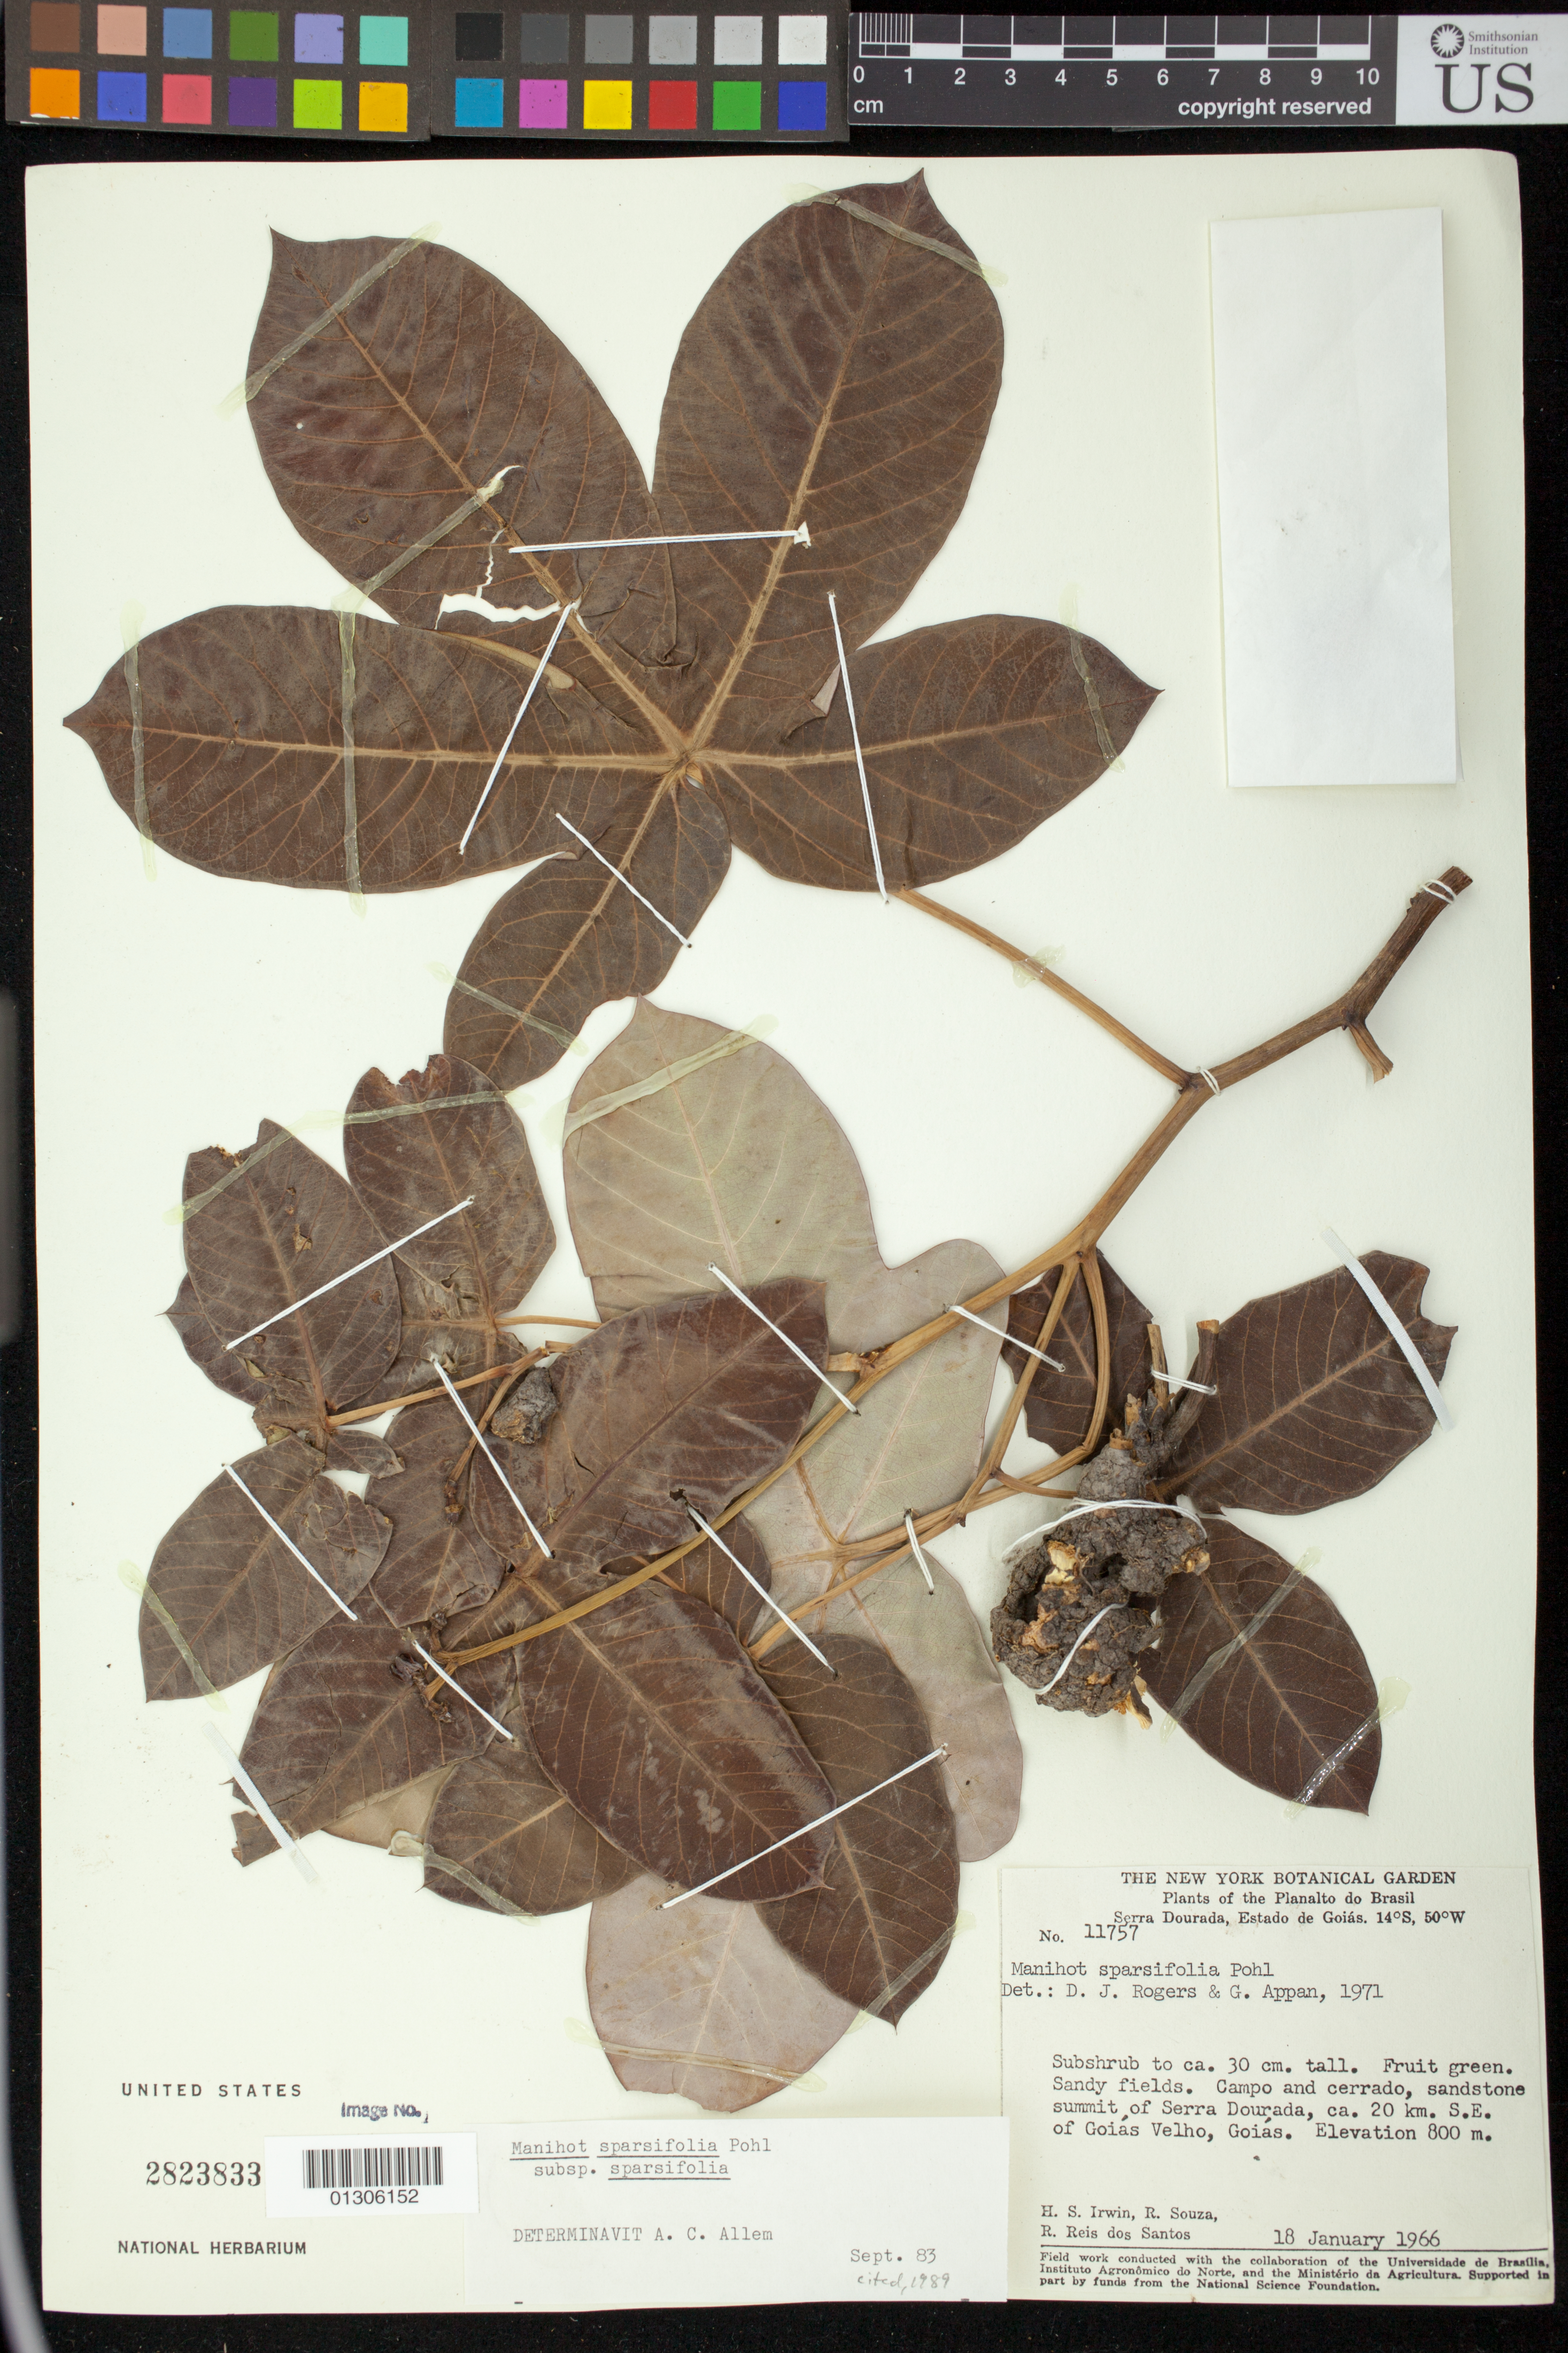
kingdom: Plantae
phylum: Tracheophyta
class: Magnoliopsida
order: Malpighiales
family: Euphorbiaceae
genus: Manihot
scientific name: Manihot sparsifolia subsp. sparsifolia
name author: Pohl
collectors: H. Irwin, R. Souza & R. Reis dos Santos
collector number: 11757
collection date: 1966-01-18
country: Brazil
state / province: Goiás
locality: Campo and cerrado, sandstone summit of Serra Durada, ca. 20 km. S.E. of Goiás Velho, Goiás.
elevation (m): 800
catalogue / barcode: US 2823833